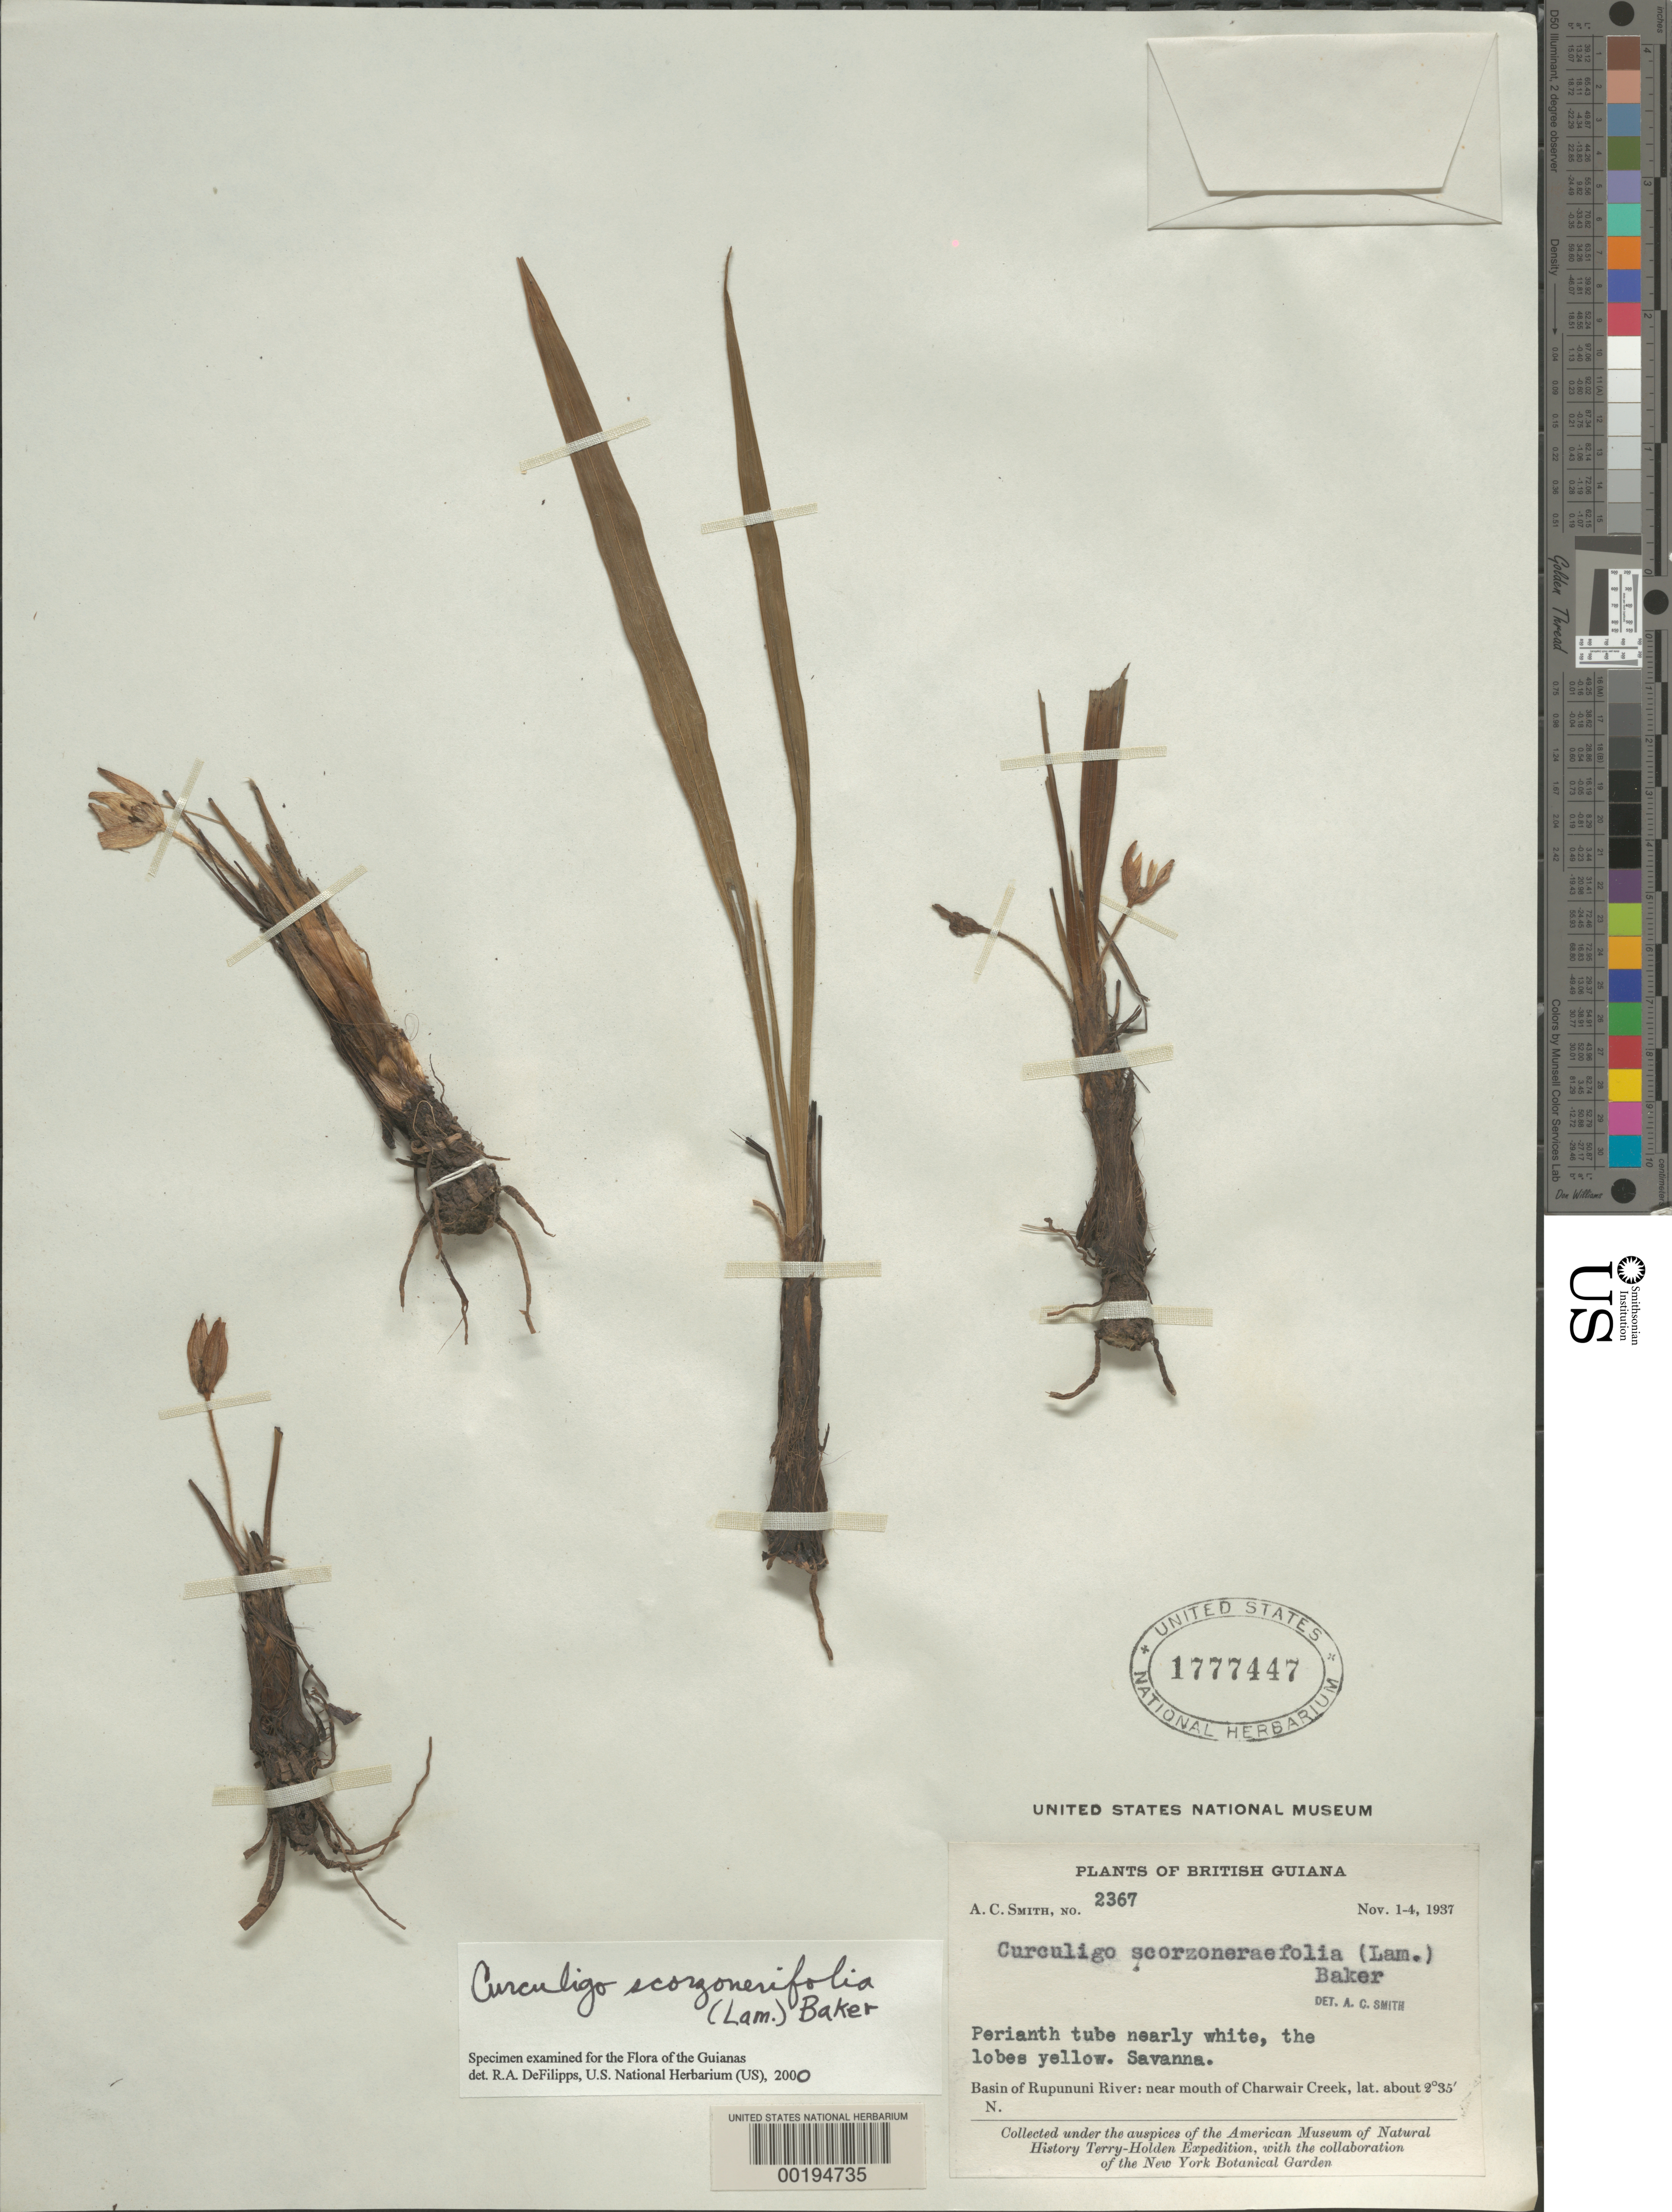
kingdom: Plantae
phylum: Tracheophyta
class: Liliopsida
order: Asparagales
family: Hypoxidaceae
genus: Curculigo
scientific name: Curculigo scorzonerifolia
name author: (Lam.) Baker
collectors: A. C. Smith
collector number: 2367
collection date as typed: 01 Nov 1937 to 04 Nov 1937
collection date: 1937-11-01/1937-11-04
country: Guyana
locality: Basin of rupununi river: near mouth of charwair creek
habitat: Savanna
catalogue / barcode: US 1777447